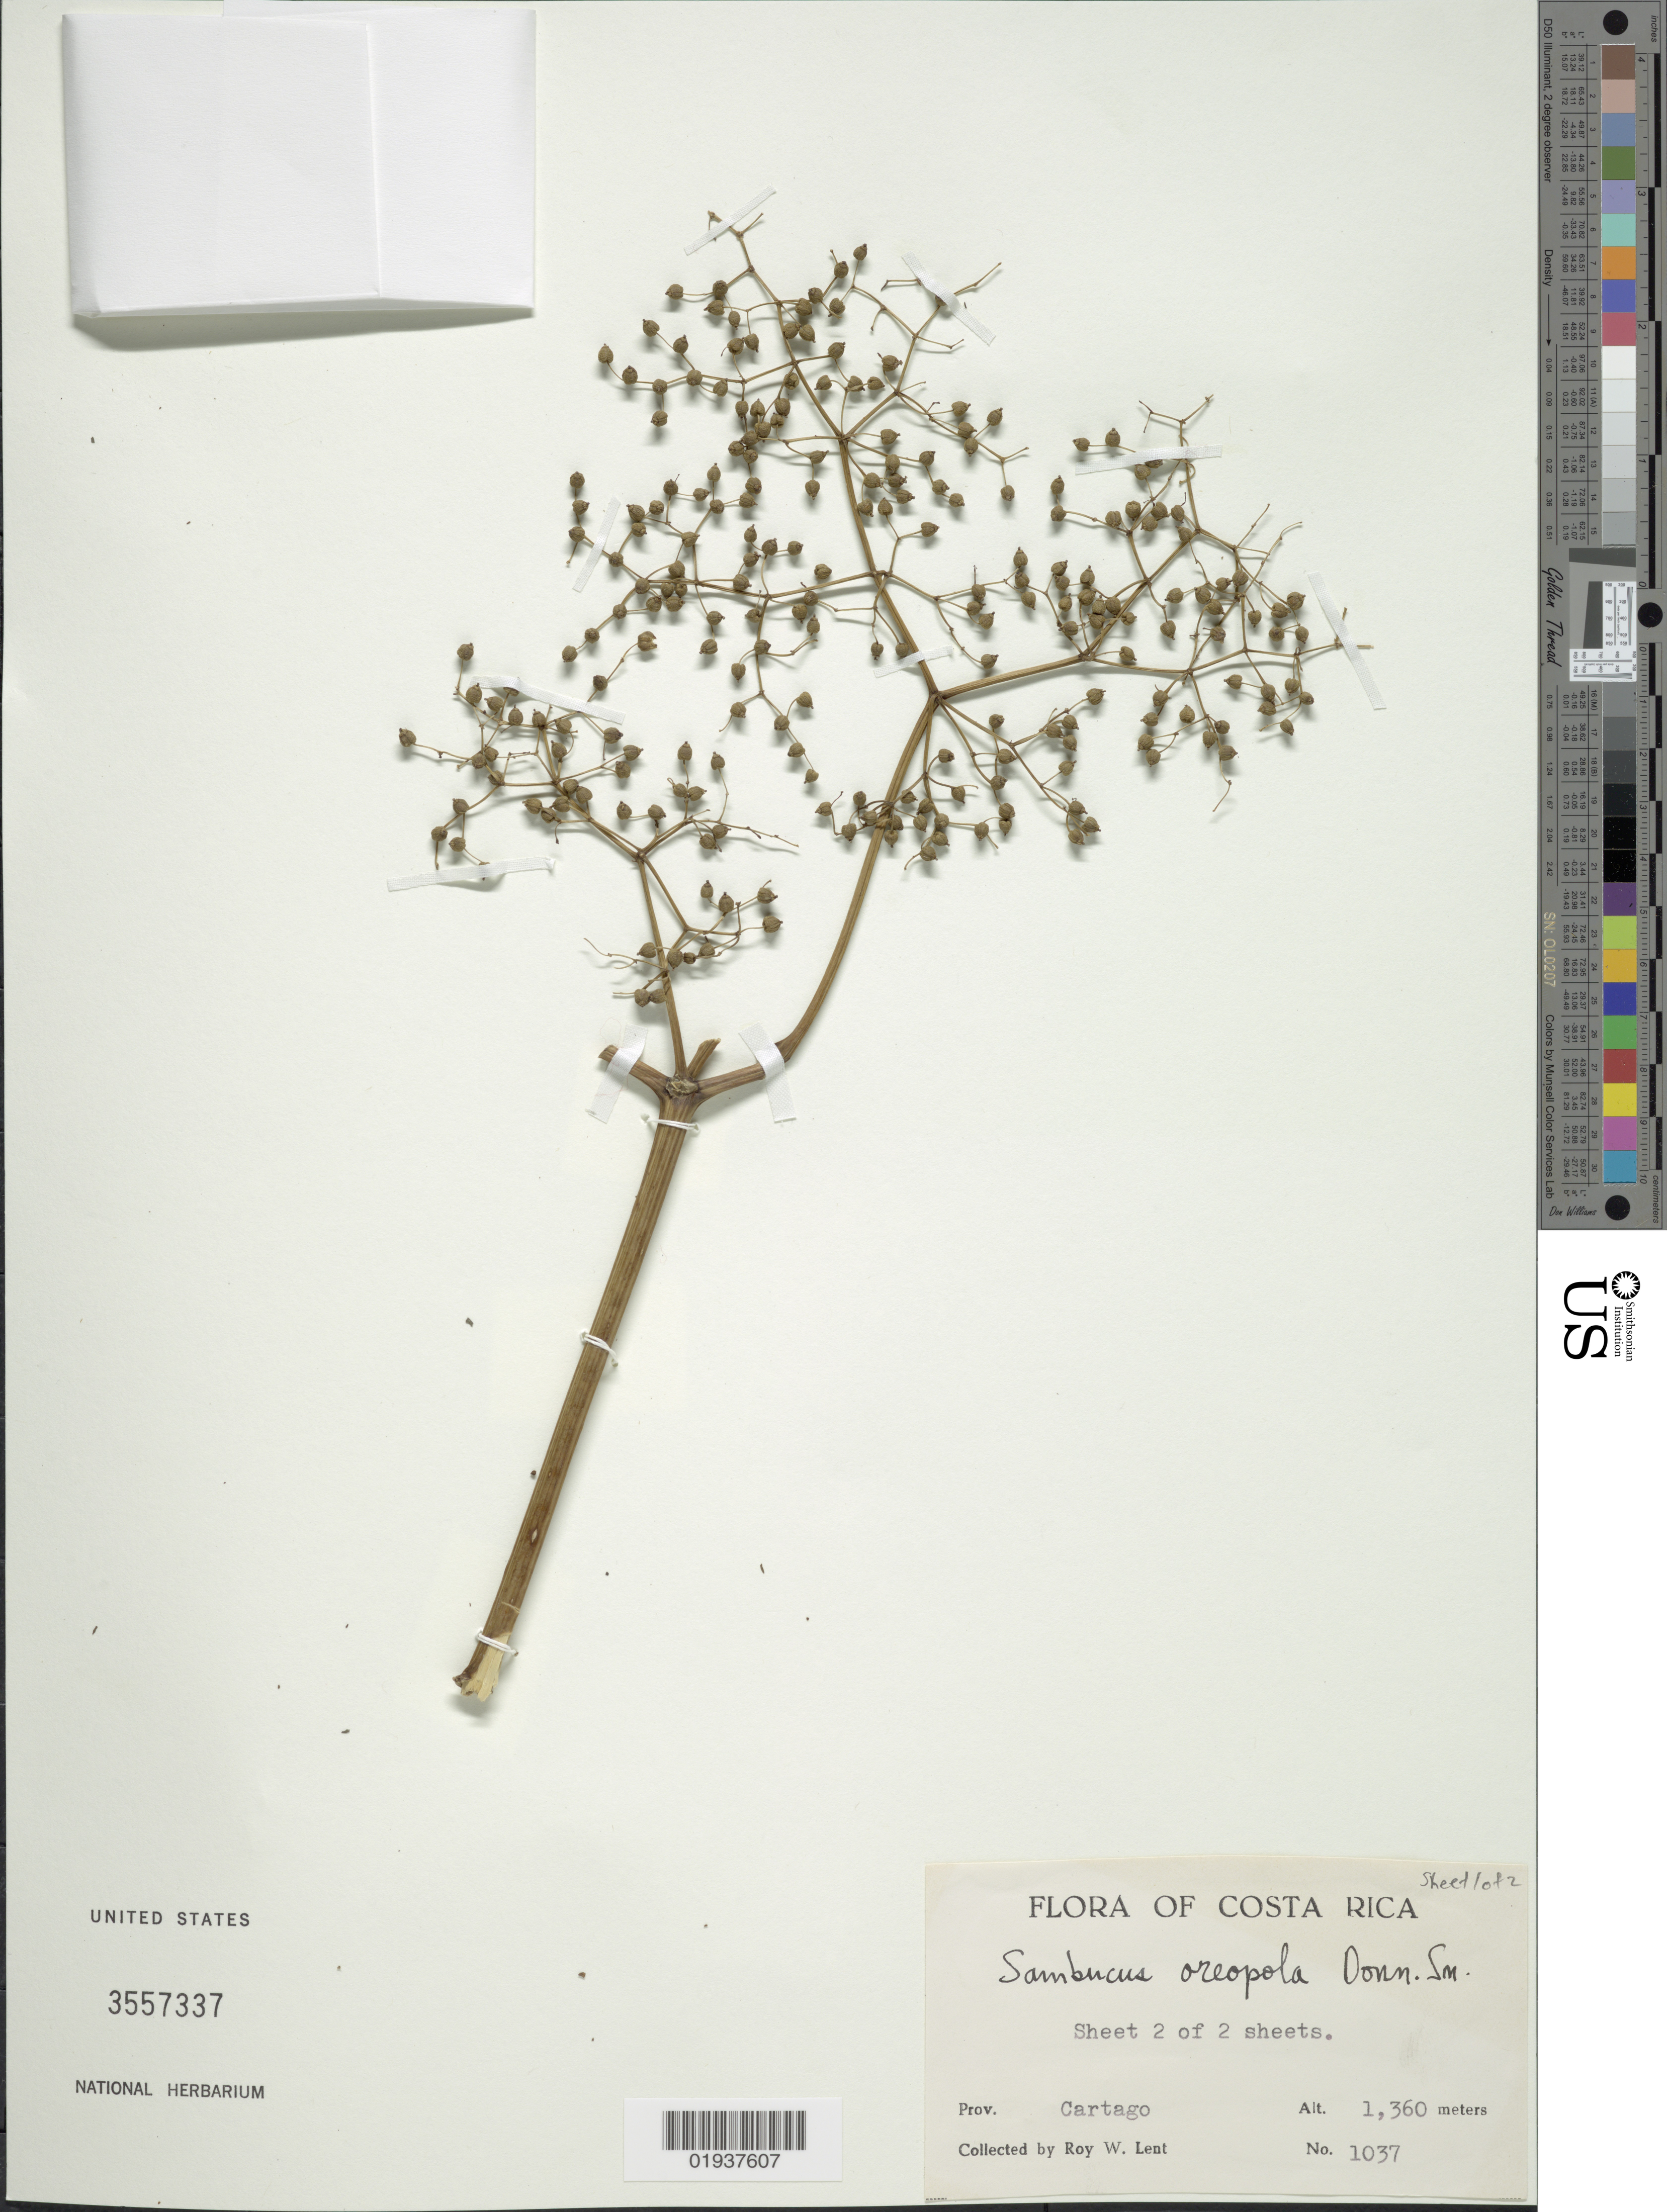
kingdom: Plantae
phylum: Tracheophyta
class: Magnoliopsida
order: Dipsacales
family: Viburnaceae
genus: Sambucus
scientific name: Sambucus oreopola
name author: Donn. Sm.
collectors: R. W. Lent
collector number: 1037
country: Costa Rica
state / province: Cartago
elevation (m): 1360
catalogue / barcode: US 3557337